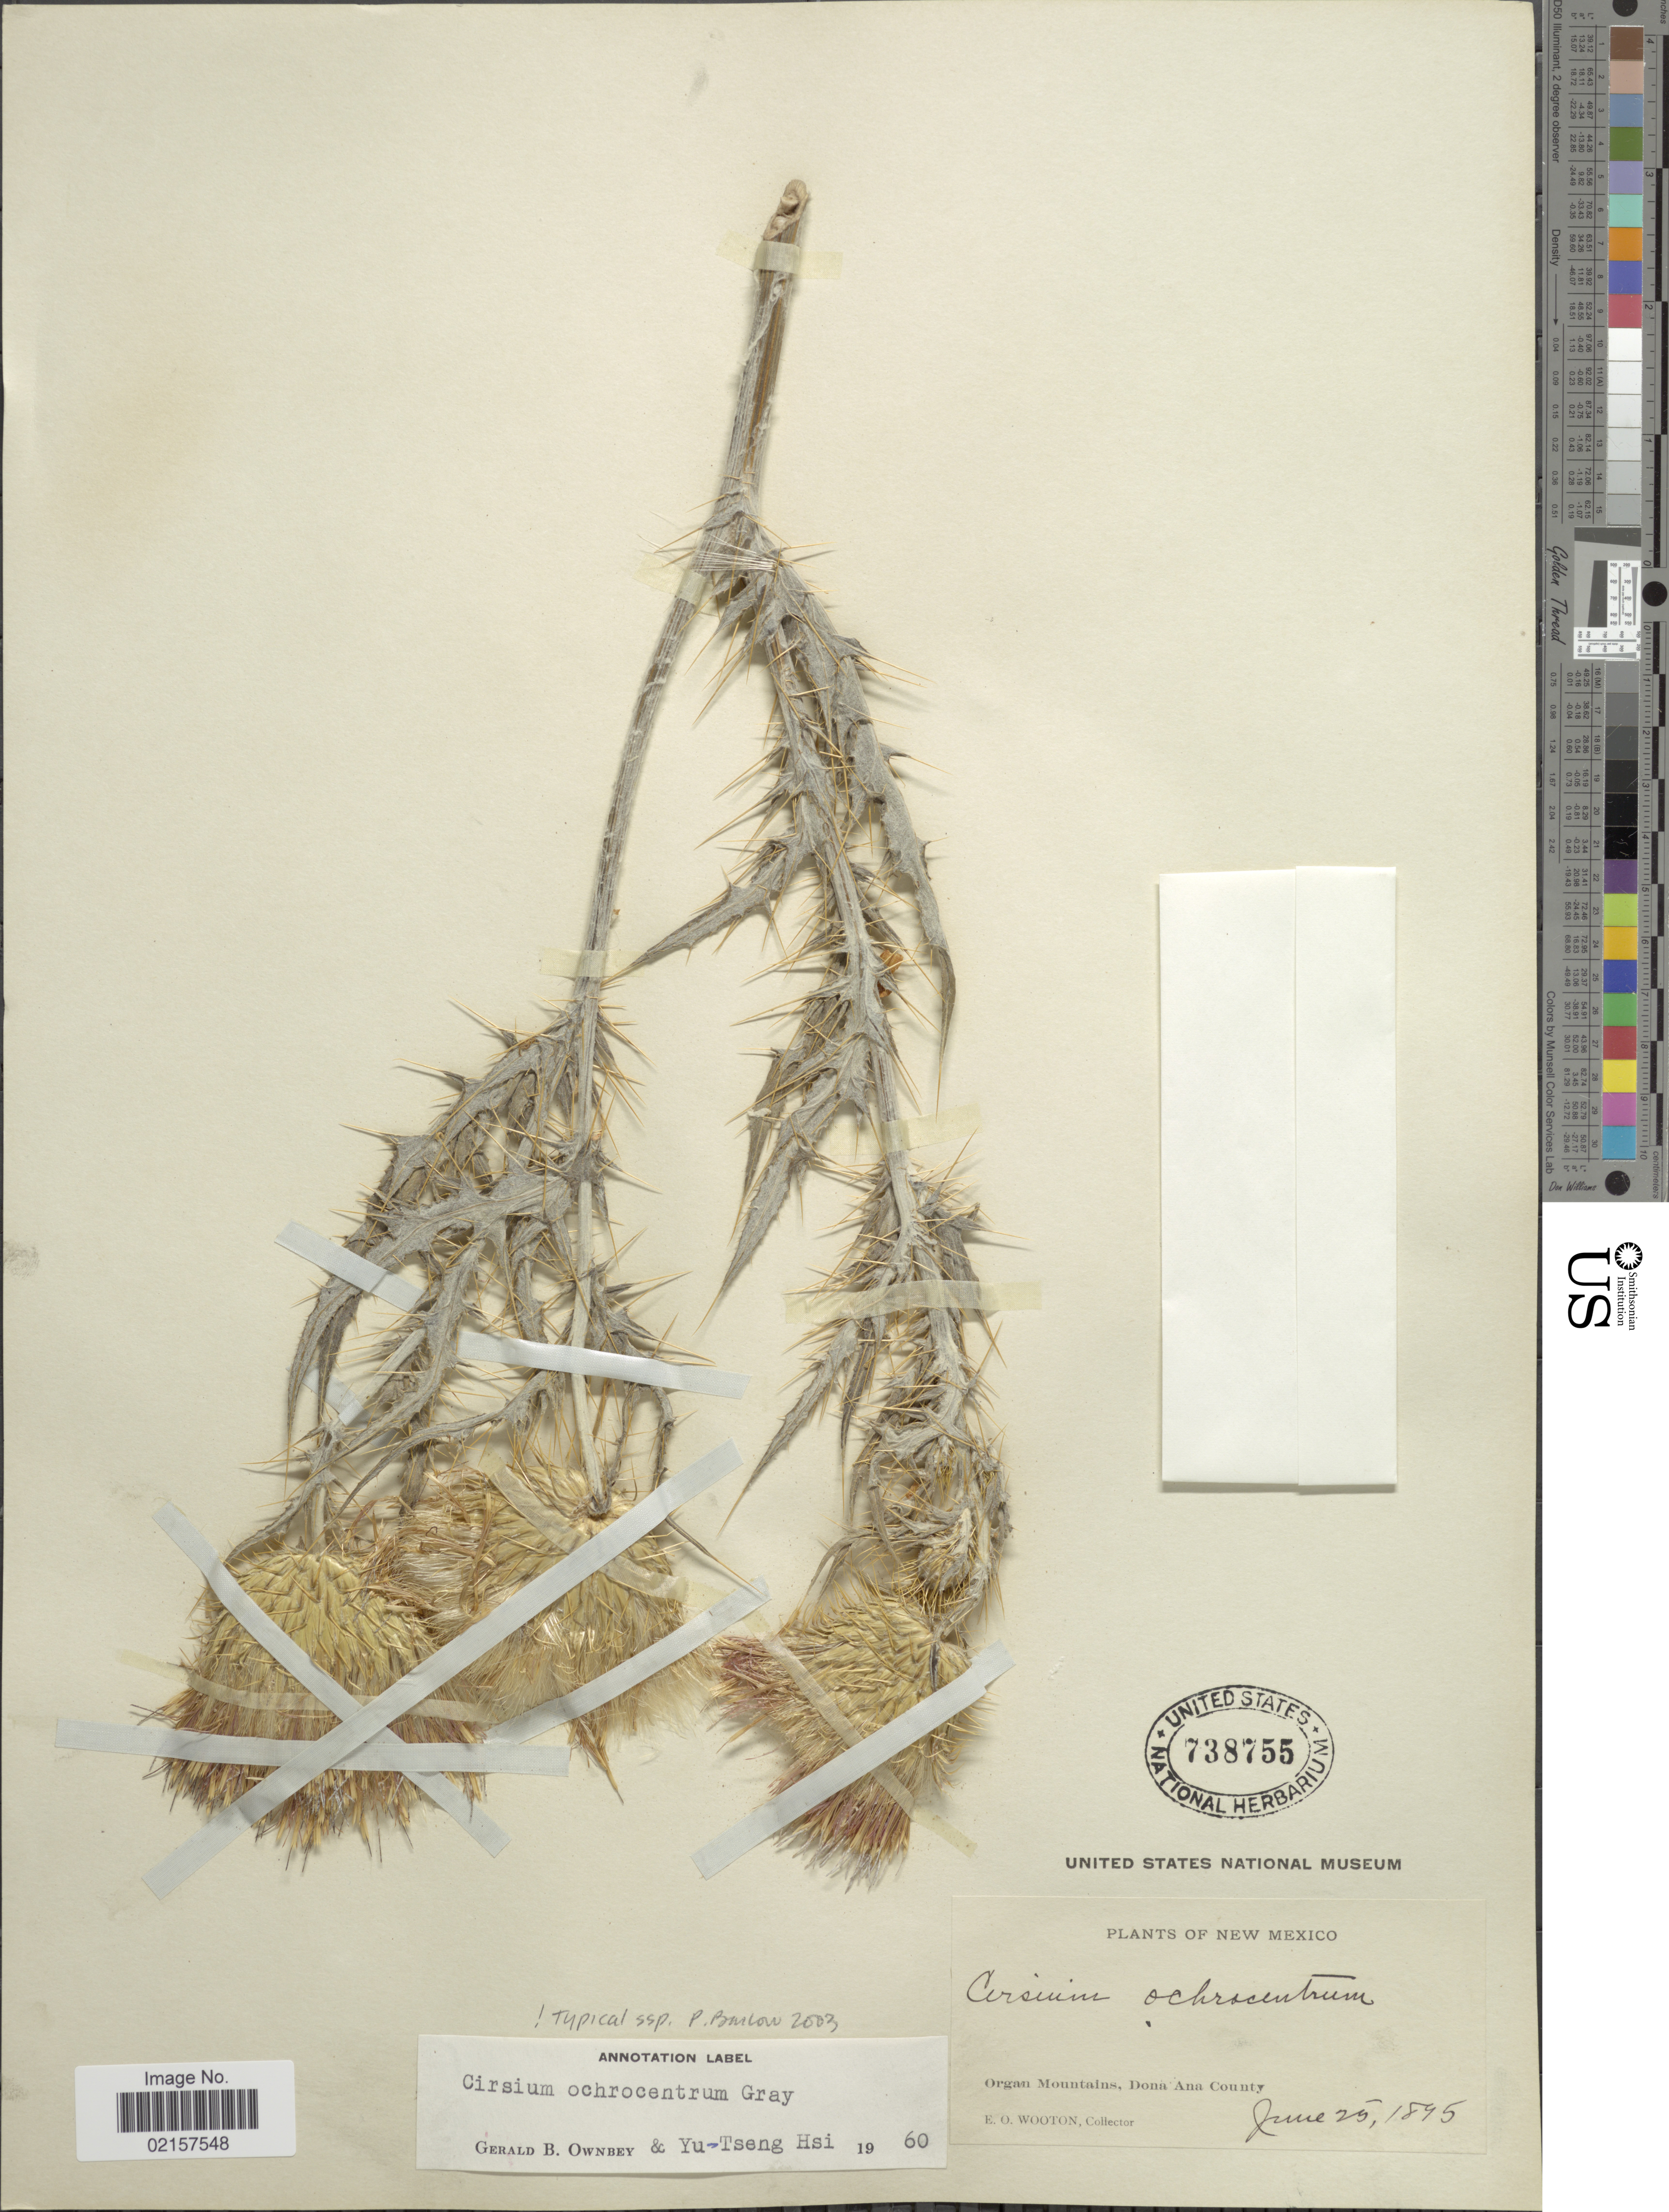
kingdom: Plantae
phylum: Tracheophyta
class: Magnoliopsida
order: Asterales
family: Asteraceae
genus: Cirsium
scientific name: Cirsium ochrocentrum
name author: A. Gray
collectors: E. O. Wooton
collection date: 1895-06-25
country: United States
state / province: New Mexico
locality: Organ Mountains, Dona Ana County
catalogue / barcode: US 738755